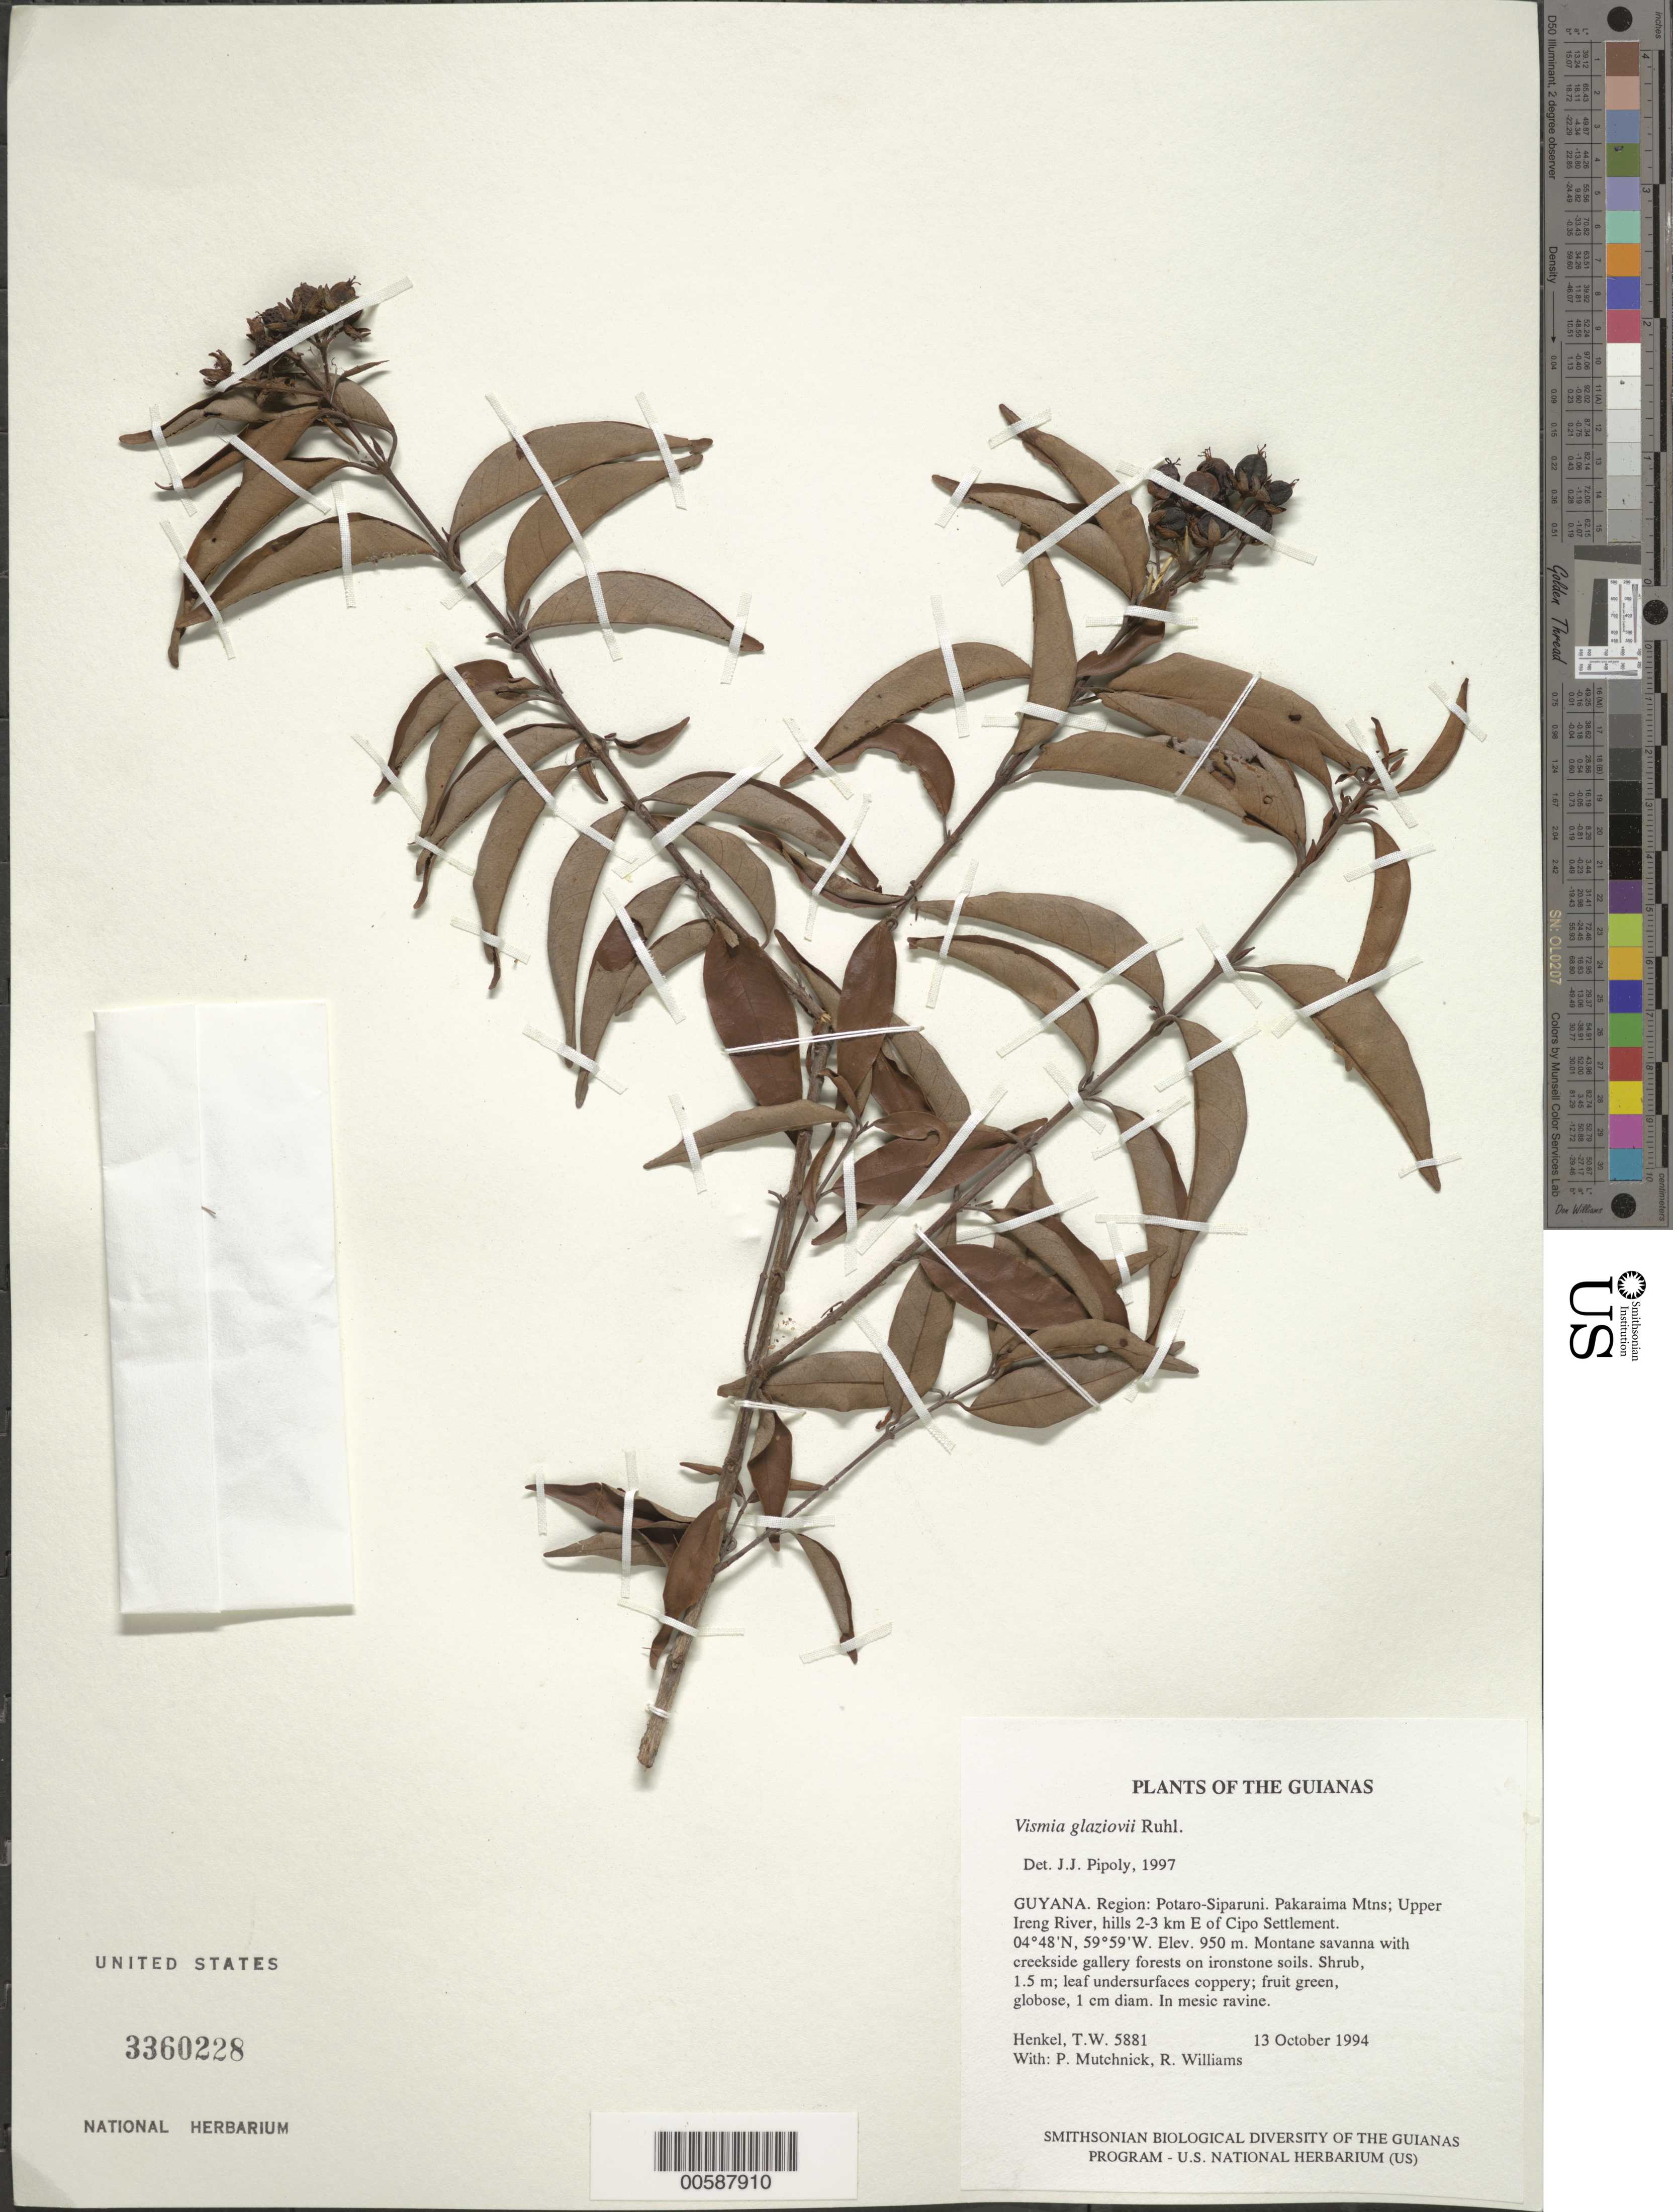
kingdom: Plantae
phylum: Tracheophyta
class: Magnoliopsida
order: Malpighiales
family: Hypericaceae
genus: Vismia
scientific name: Vismia glaziovii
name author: Ruhland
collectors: T. Henkel, P. Mutchnick & R. Williams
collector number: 5881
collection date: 1994-10-13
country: Guyana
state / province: Potaro-Siparuni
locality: The Guianas, Region: Potaro-Siparuni, Pakaraima Mtns; Upper Ireng River, hills 2-3 km E of Cipo Settlement.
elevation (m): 950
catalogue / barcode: US 3360228